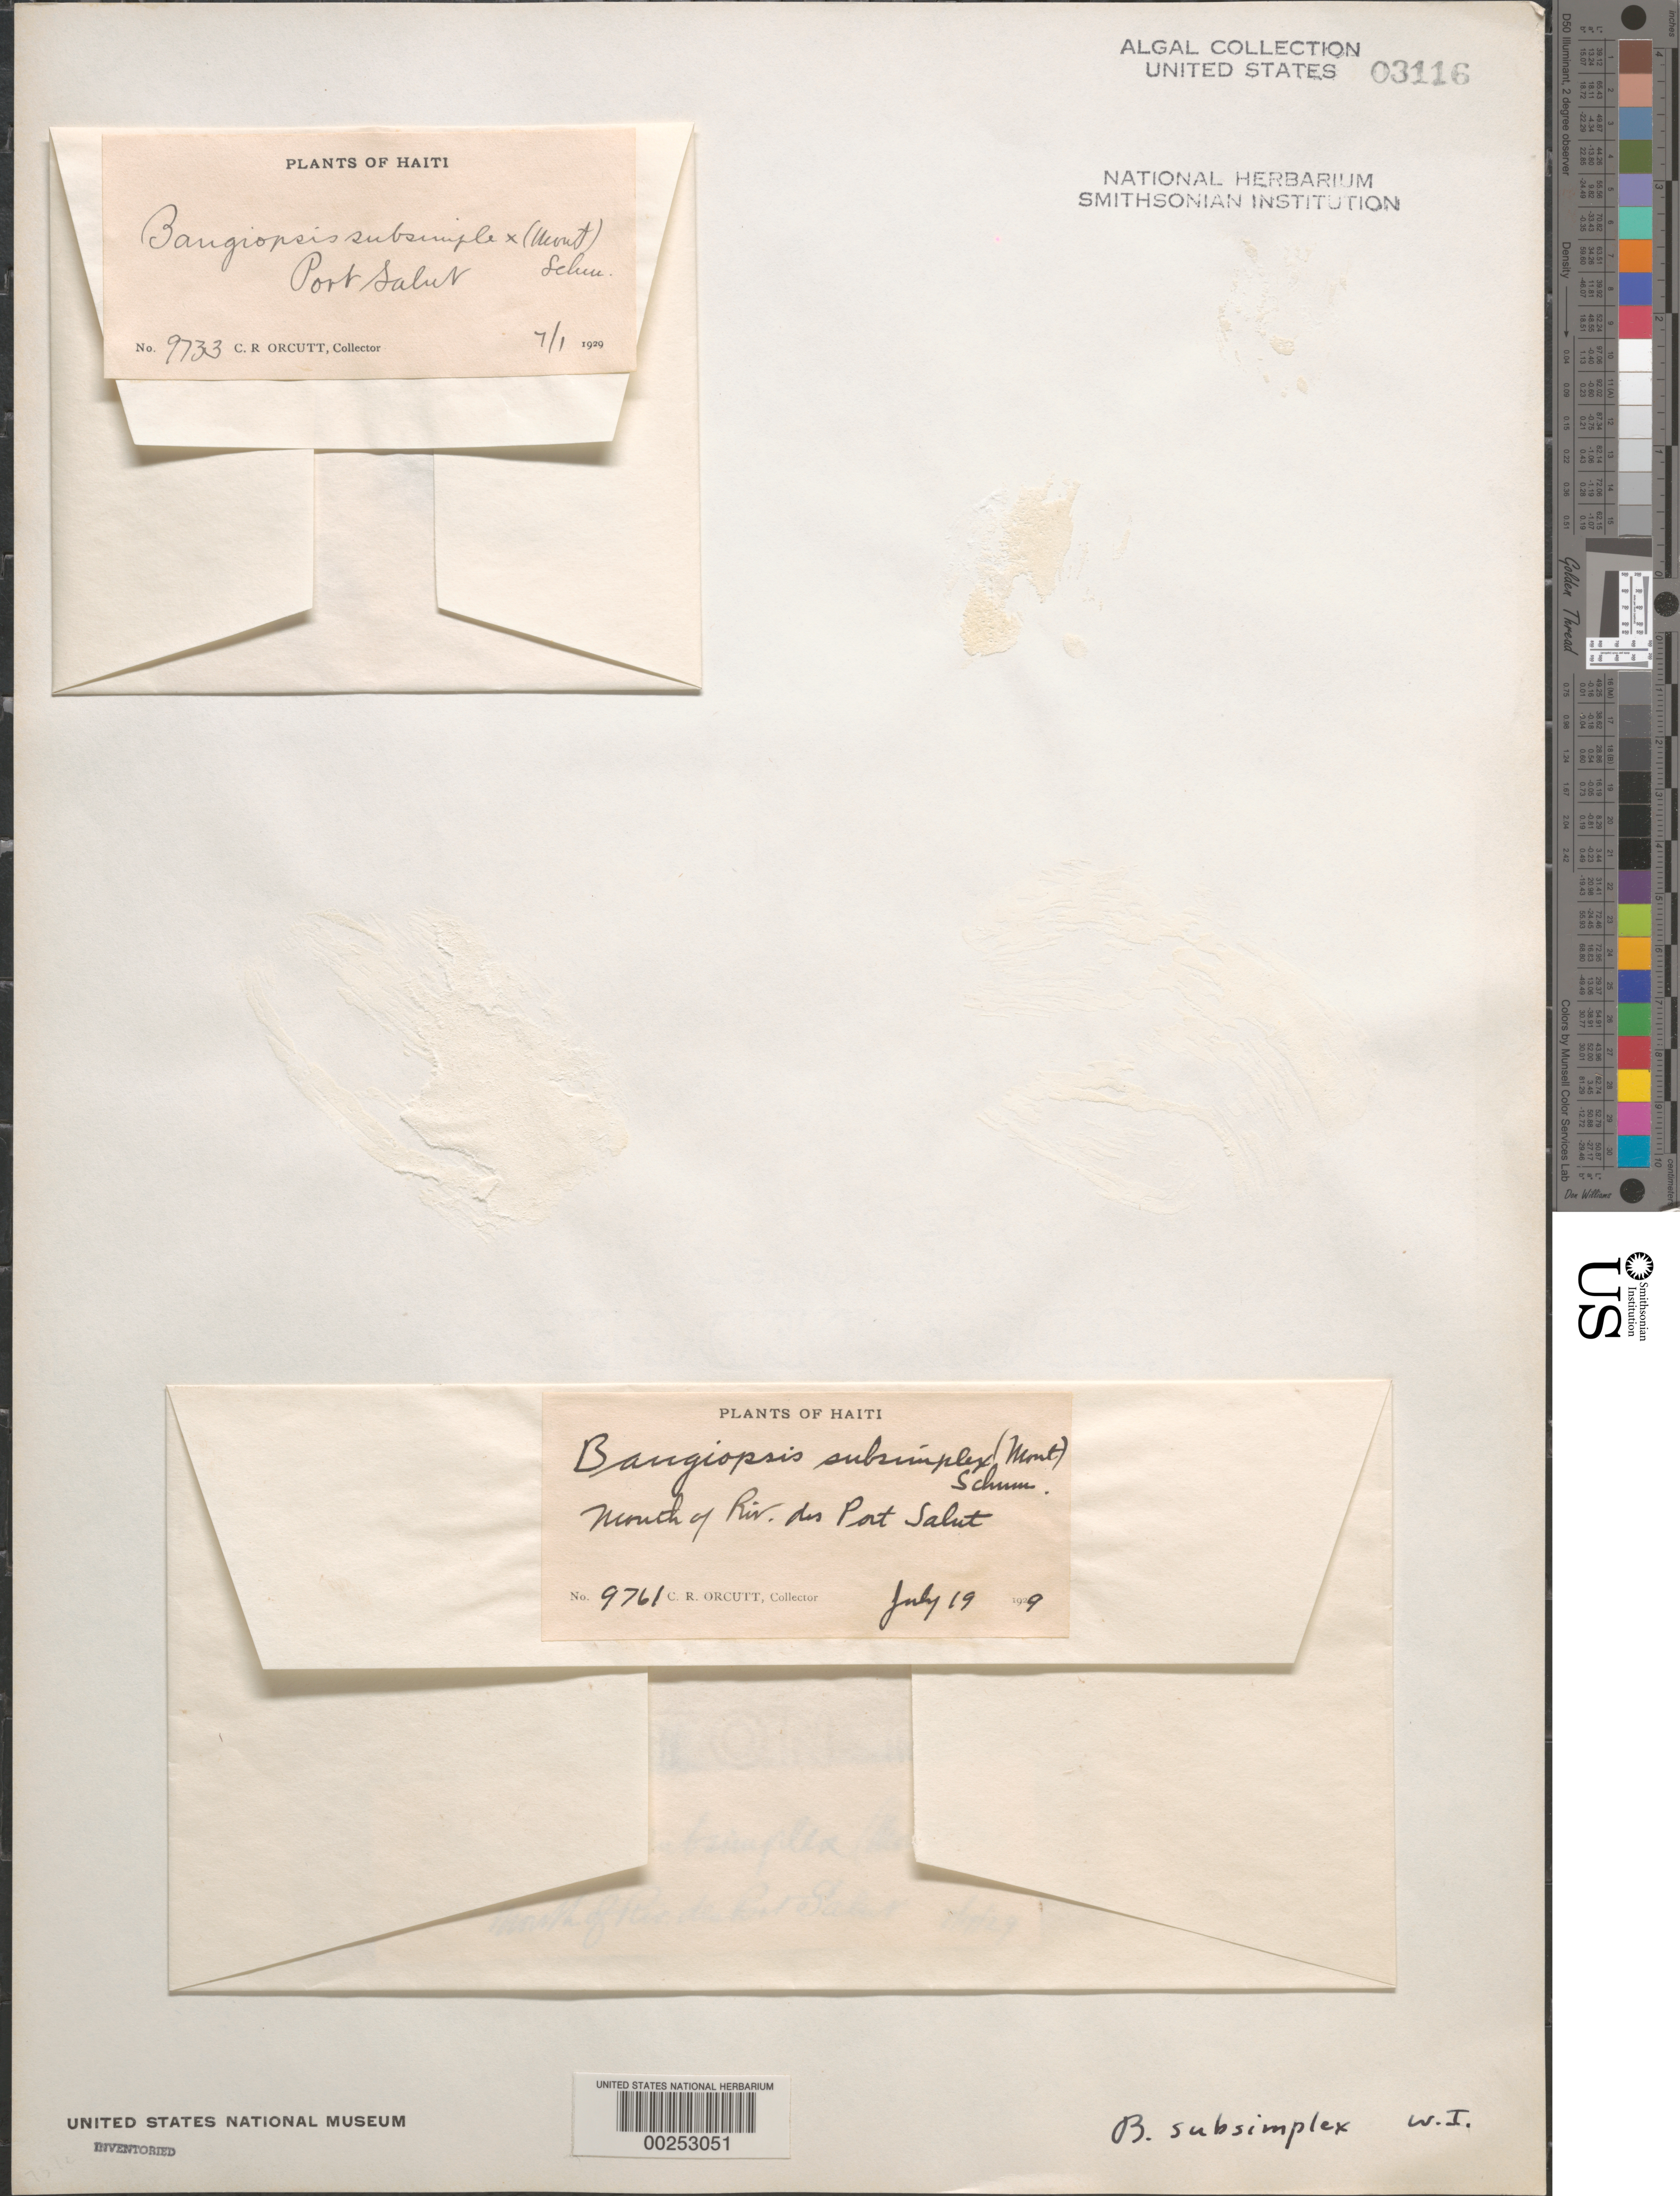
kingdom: Plantae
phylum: Rhodophyta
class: Stylonematophyceae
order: Stylonematales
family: Stylonemataceae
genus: Bangiopsis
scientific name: Bangiopsis subsimplex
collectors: C. R. Orcutt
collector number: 9733 & 9761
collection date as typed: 01 Jul 1929 and 19 Jul 1929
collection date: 1929-07-01,1929-07-19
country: Haiti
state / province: Sud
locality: Port Salut and mouth of Riv. des Port Salut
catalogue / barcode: US 3116